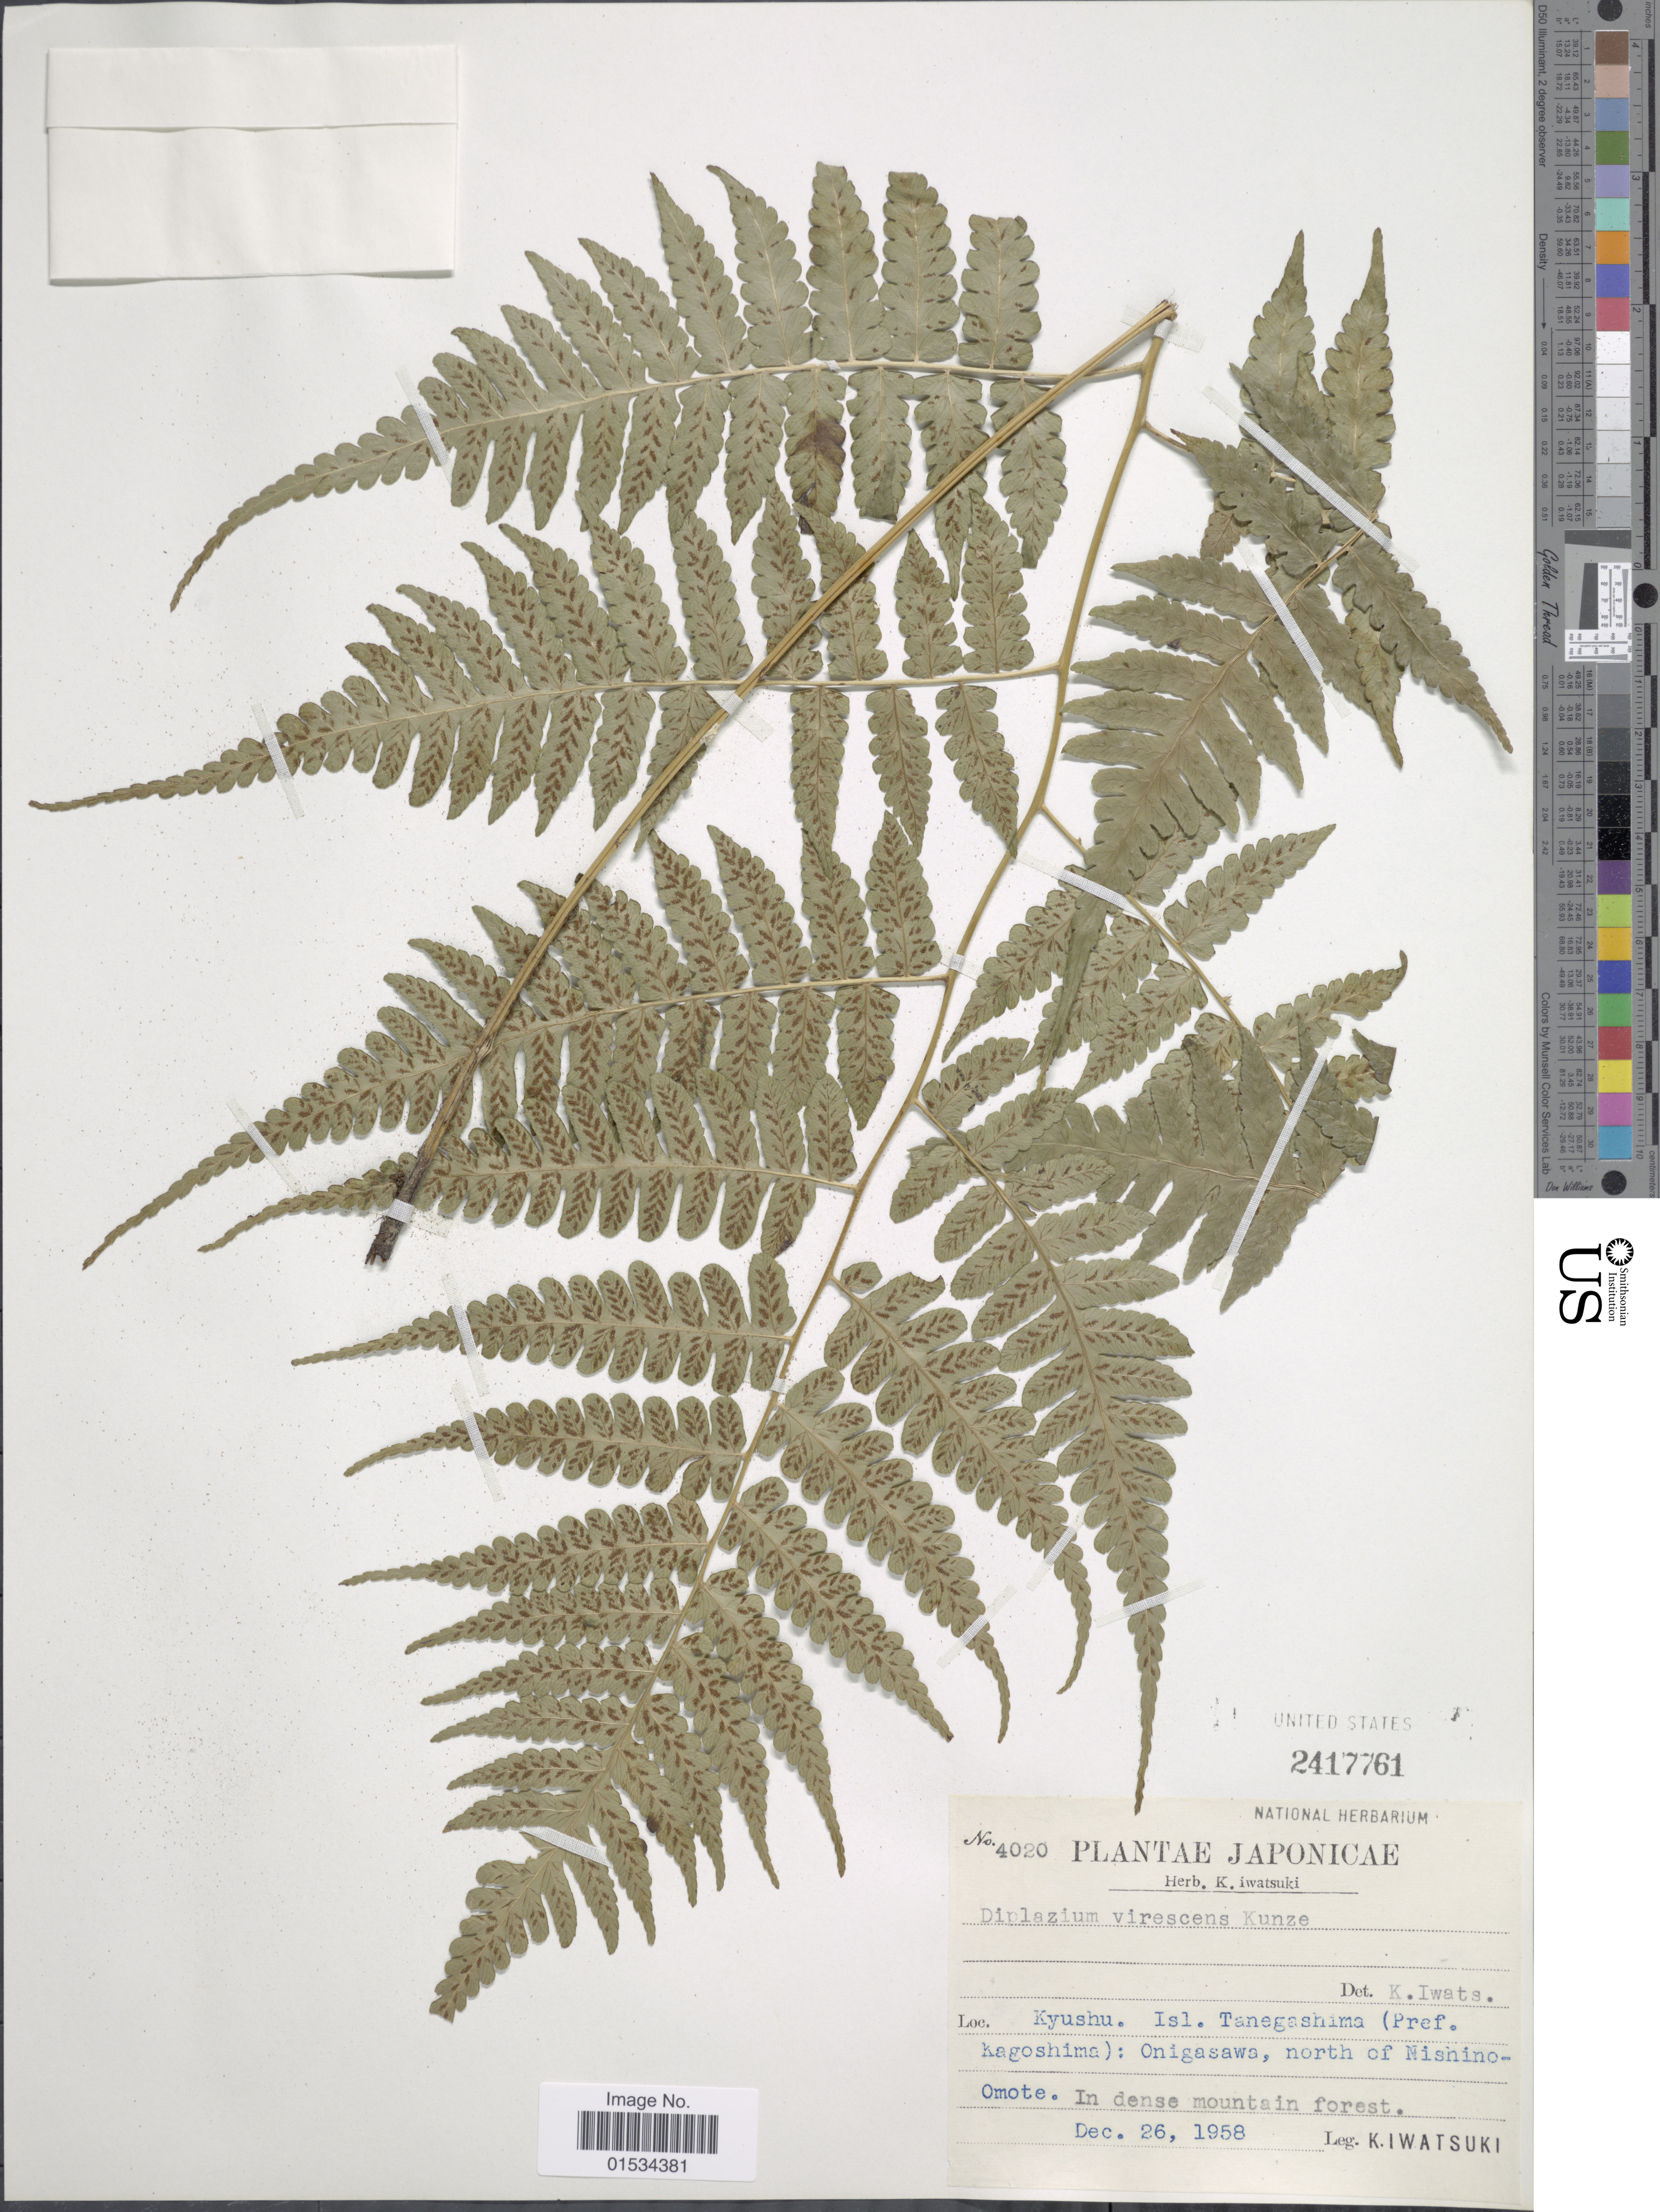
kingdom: Plantae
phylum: Tracheophyta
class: Polypodiopsida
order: Polypodiales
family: Athyriaceae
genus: Diplazium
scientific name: Diplazium virescens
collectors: K. Iwatsuki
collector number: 4020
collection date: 1958-12-26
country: Japan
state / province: Kagosima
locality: Kyushu. Isl. Tanegashima; Onigasawa, north of Nishino-omote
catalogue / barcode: US 2417761